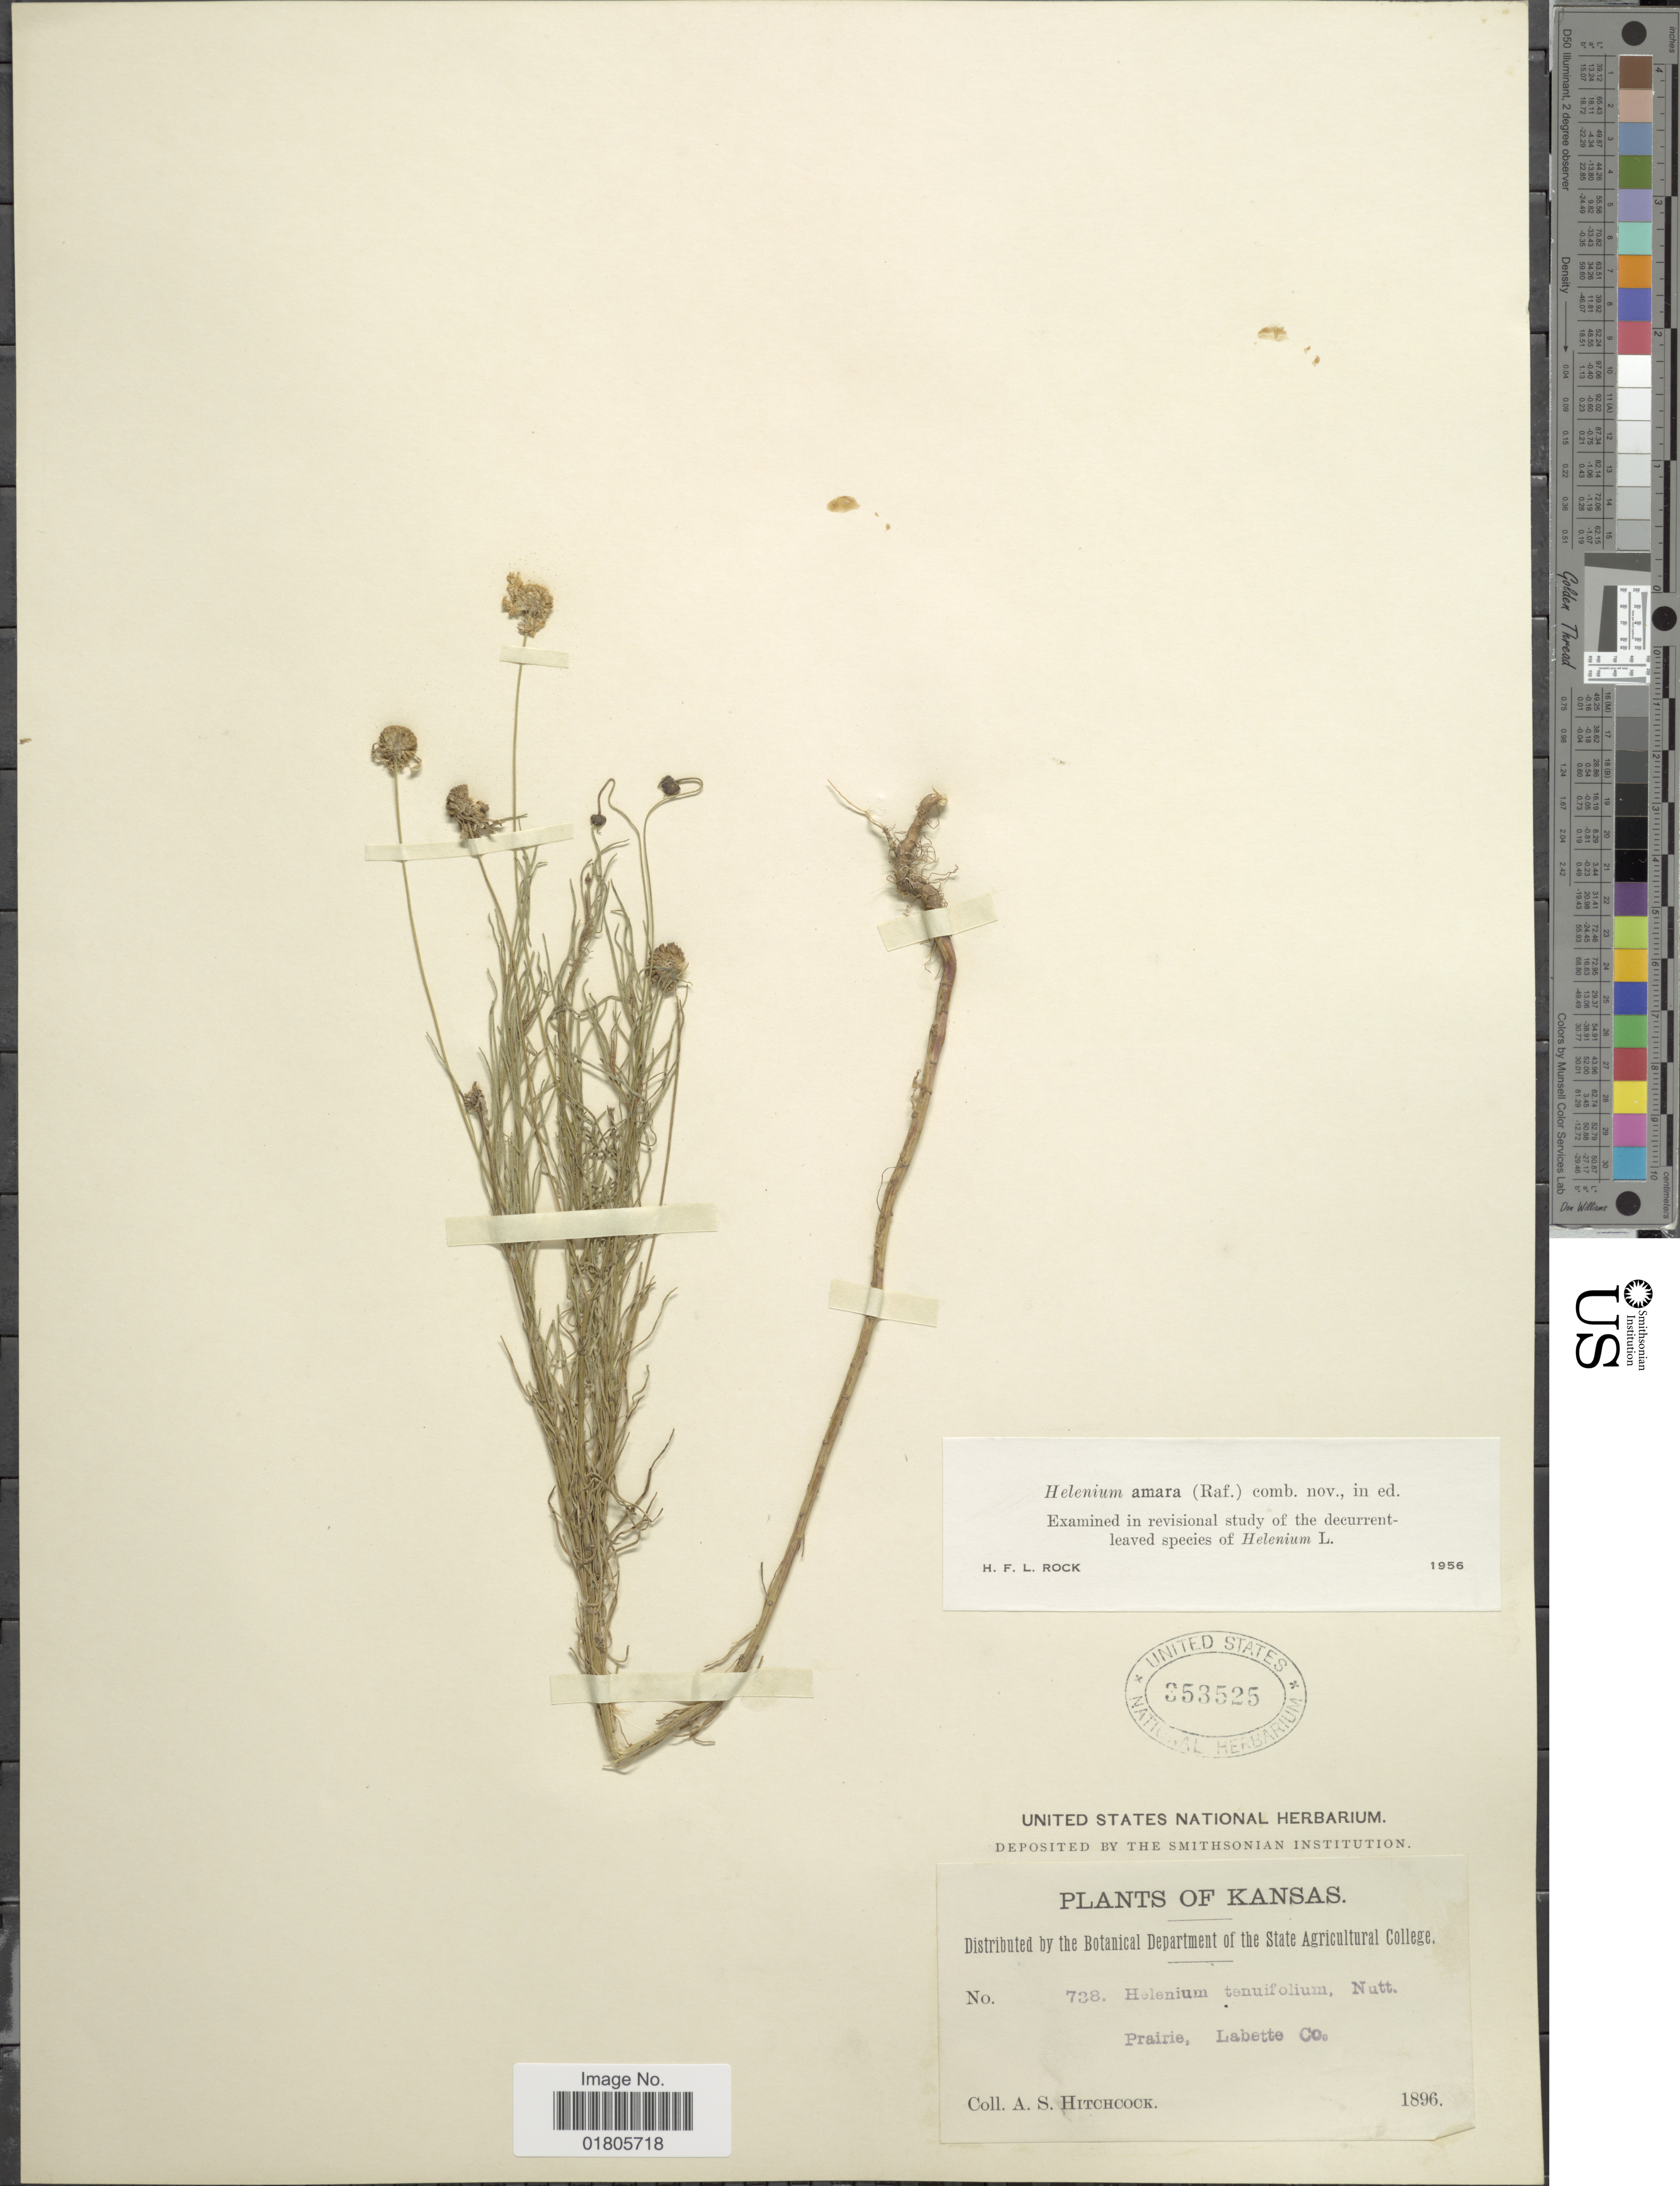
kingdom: Plantae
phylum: Tracheophyta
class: Magnoliopsida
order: Asterales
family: Asteraceae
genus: Helenium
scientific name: Helenium amarum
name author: (Raf.) H. Rock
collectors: A. S. Hitchcock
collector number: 738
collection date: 1896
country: United States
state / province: Kansas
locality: Prairie, Labette Co.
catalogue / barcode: US 353525